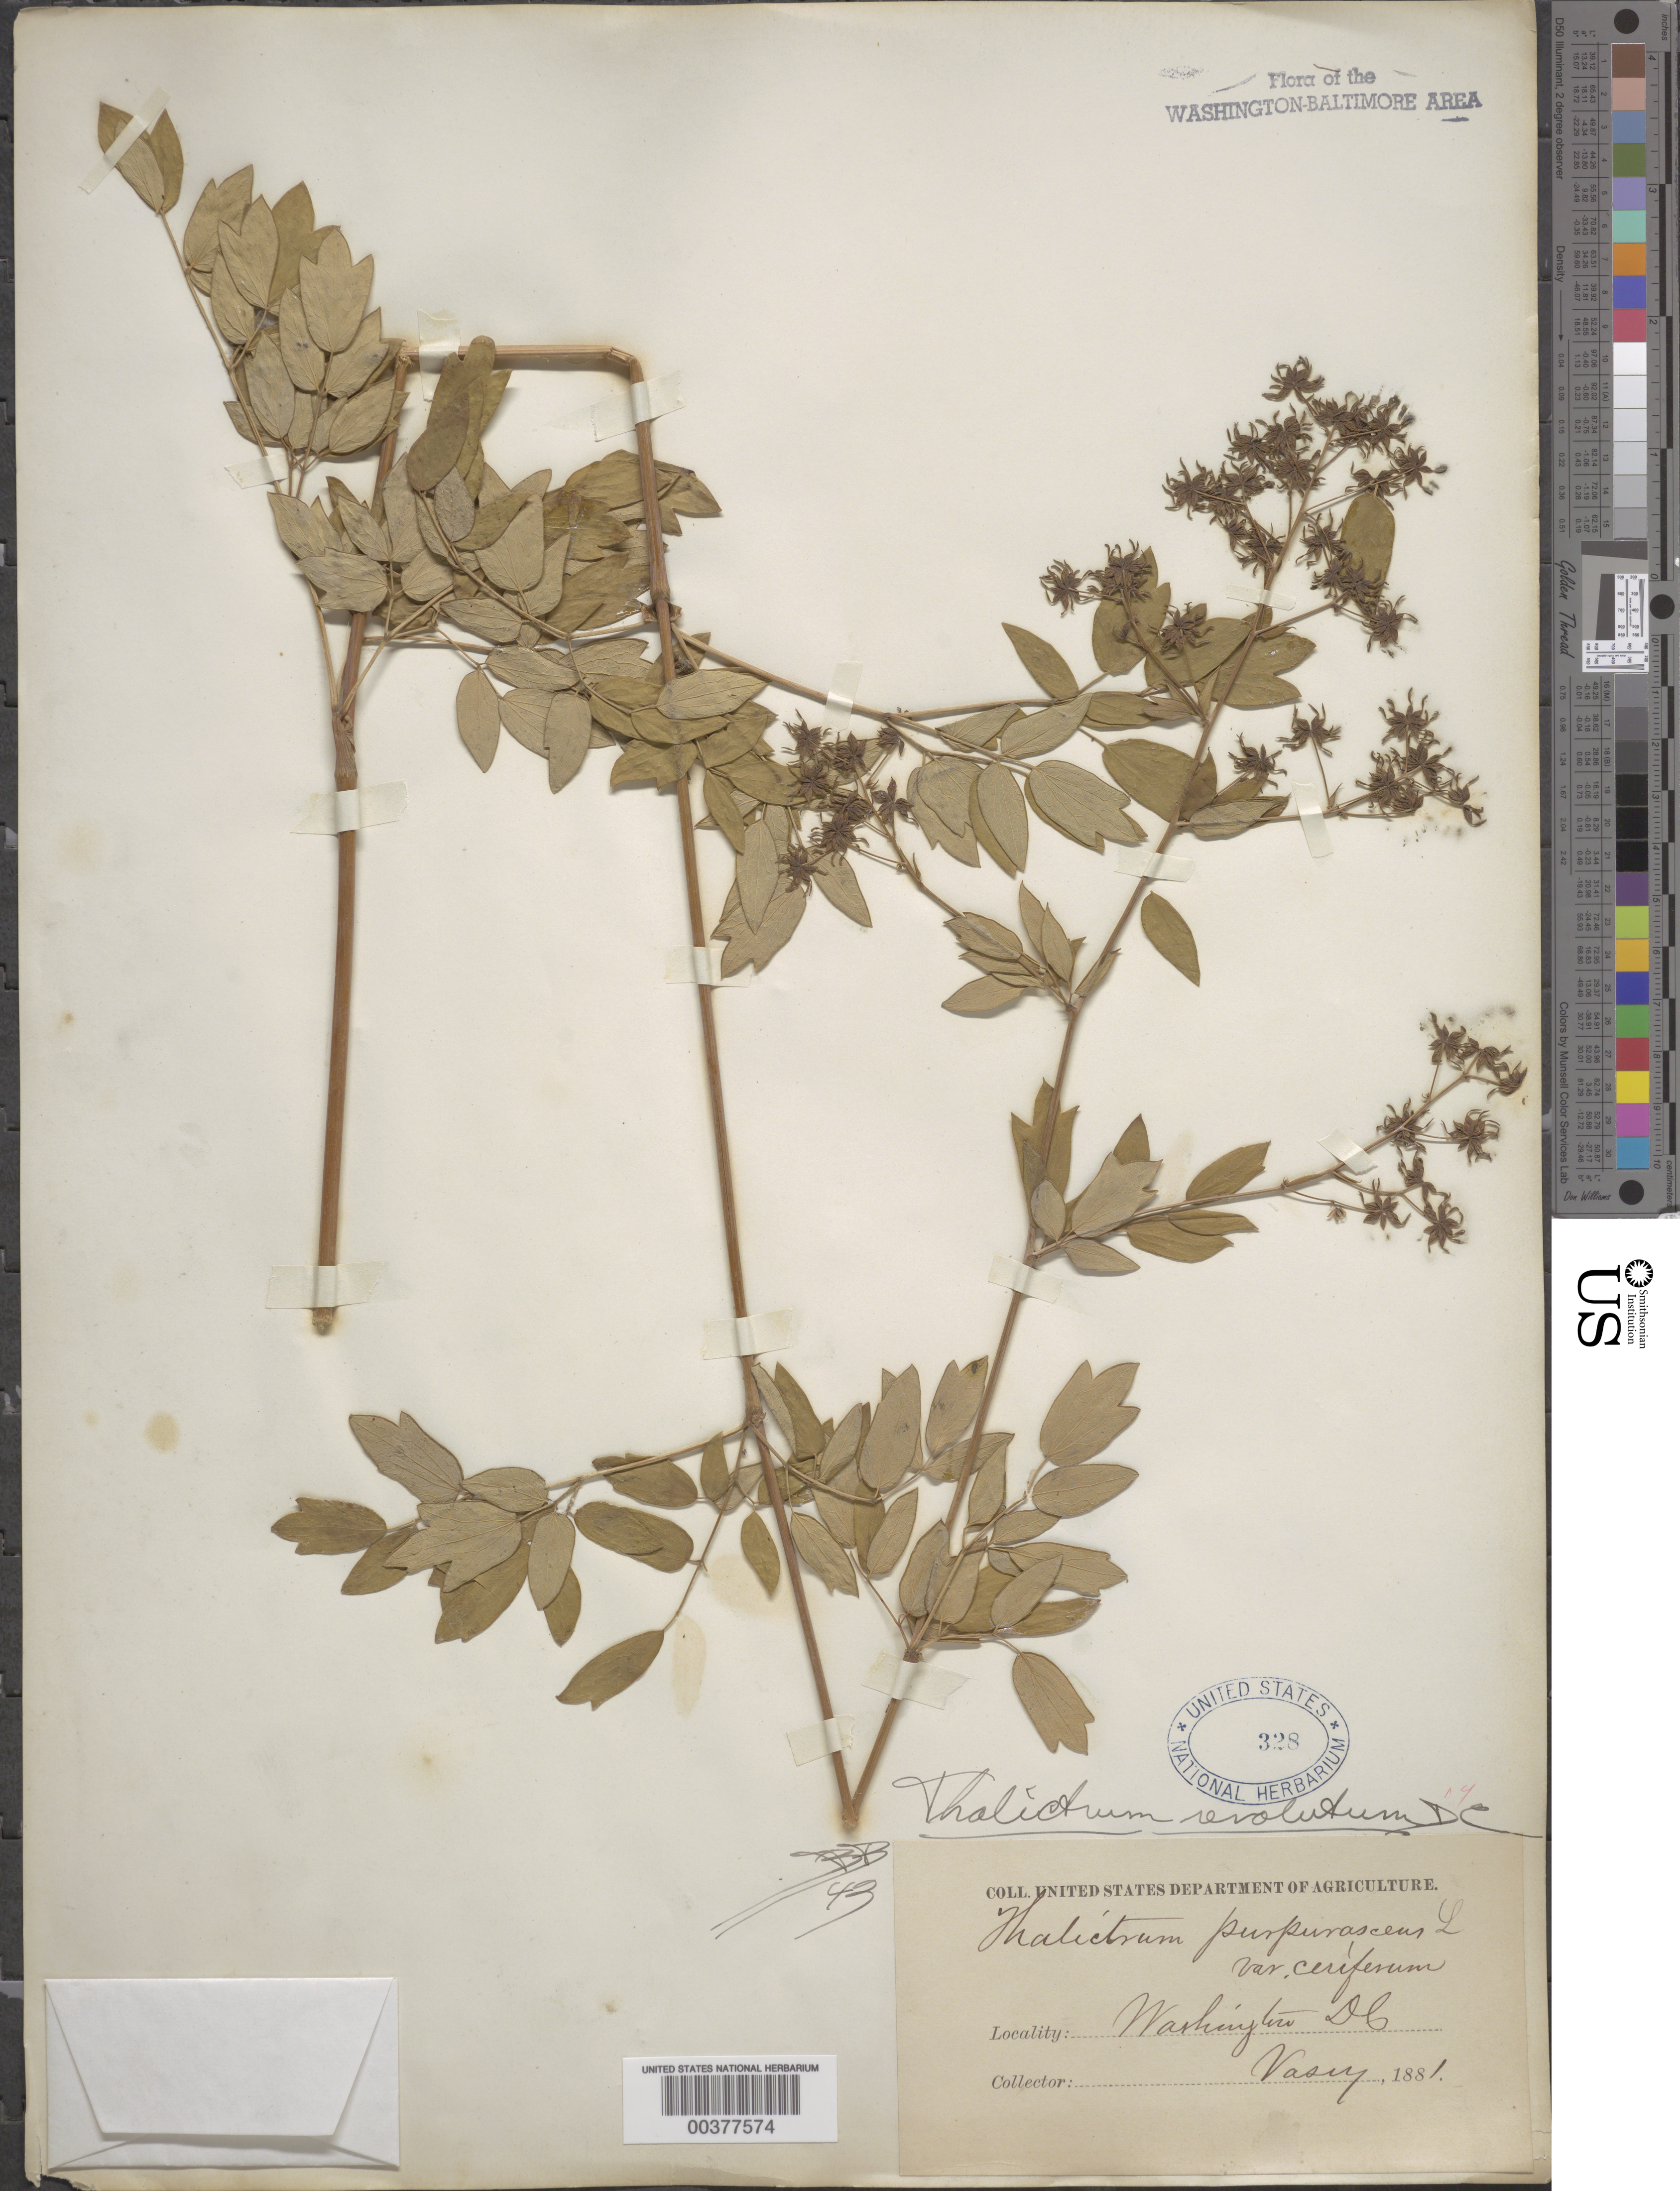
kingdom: Plantae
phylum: Tracheophyta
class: Magnoliopsida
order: Ranunculales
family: Ranunculaceae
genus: Thalictrum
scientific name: Thalictrum amphibolum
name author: Greene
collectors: G. Vasey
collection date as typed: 1881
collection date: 1881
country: United States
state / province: District of Columbia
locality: Washington DC area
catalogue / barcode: US 328